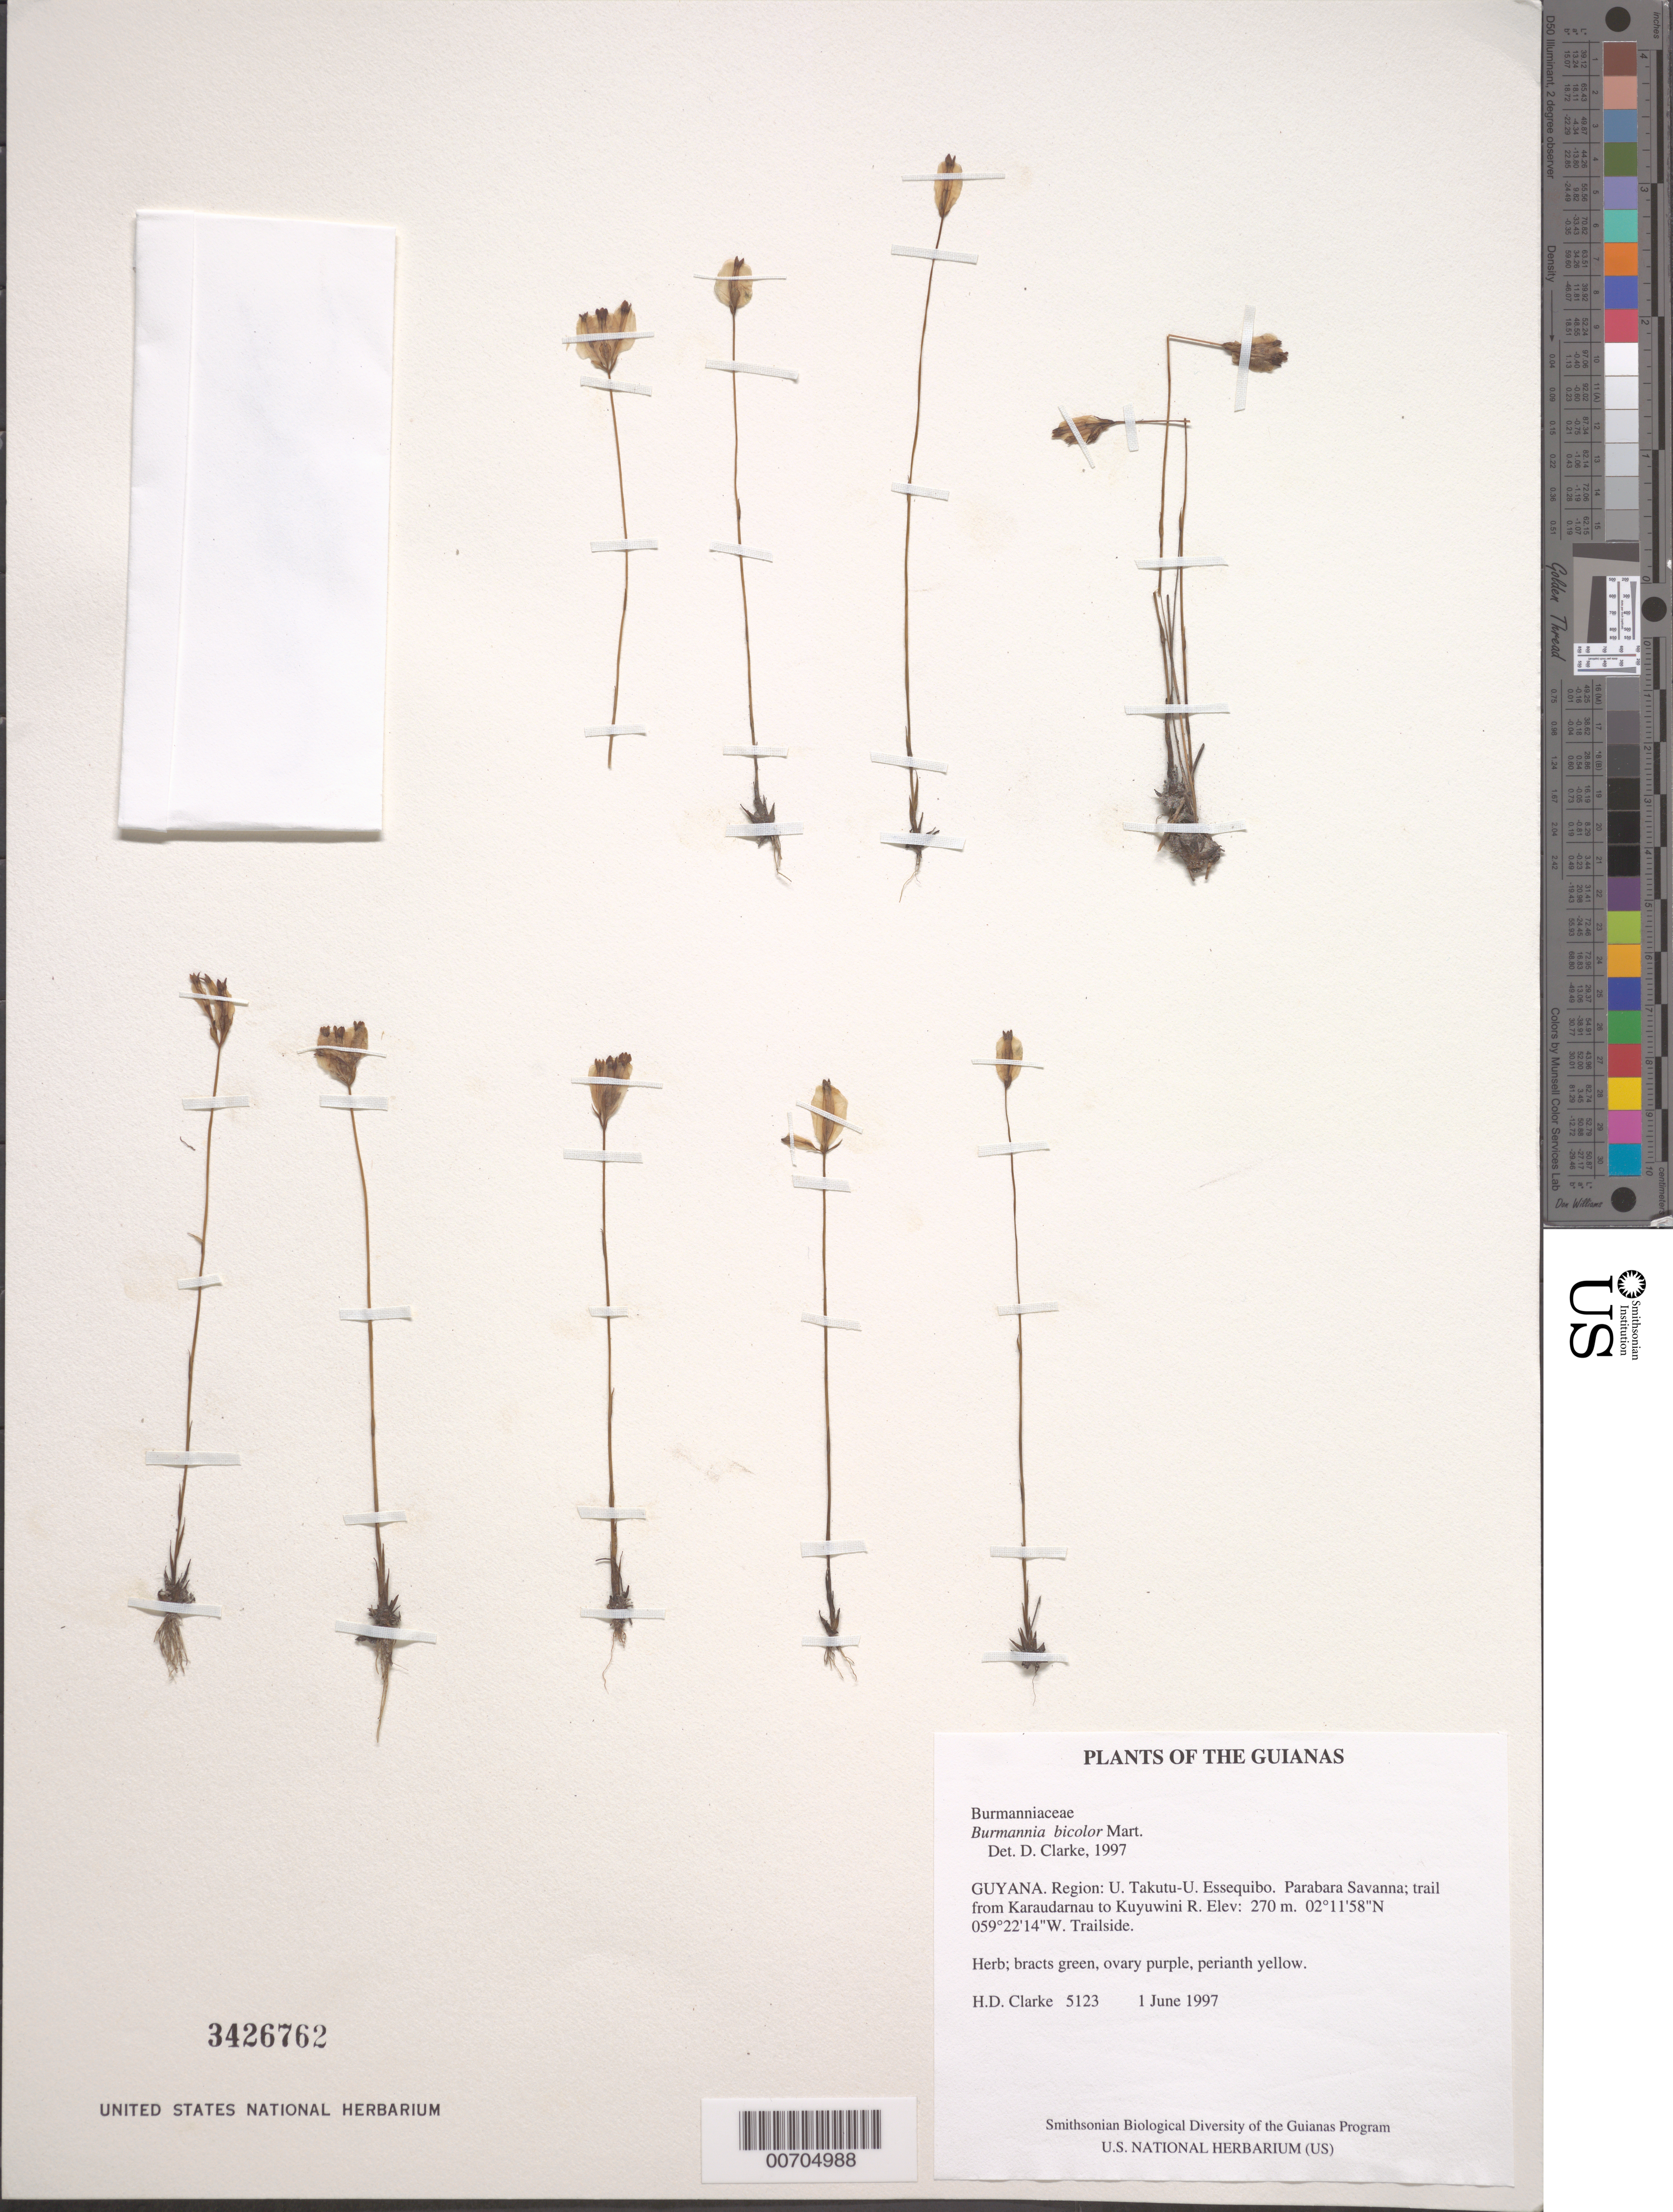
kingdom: Plantae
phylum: Tracheophyta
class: Liliopsida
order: Dioscoreales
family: Burmanniaceae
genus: Burmannia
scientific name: Burmannia bicolor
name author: Mart.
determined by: Clarke, H. D., University of North Carolina (Asheville)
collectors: H. D. Clarke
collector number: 5123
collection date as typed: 1 June 1997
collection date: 1997-06-01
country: Guyana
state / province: U. Takutu-U. Essequibo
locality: Parabara Savanna; trail from Karaudarnau to Kuyuwini R.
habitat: Trailside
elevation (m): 270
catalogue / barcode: US 3426762